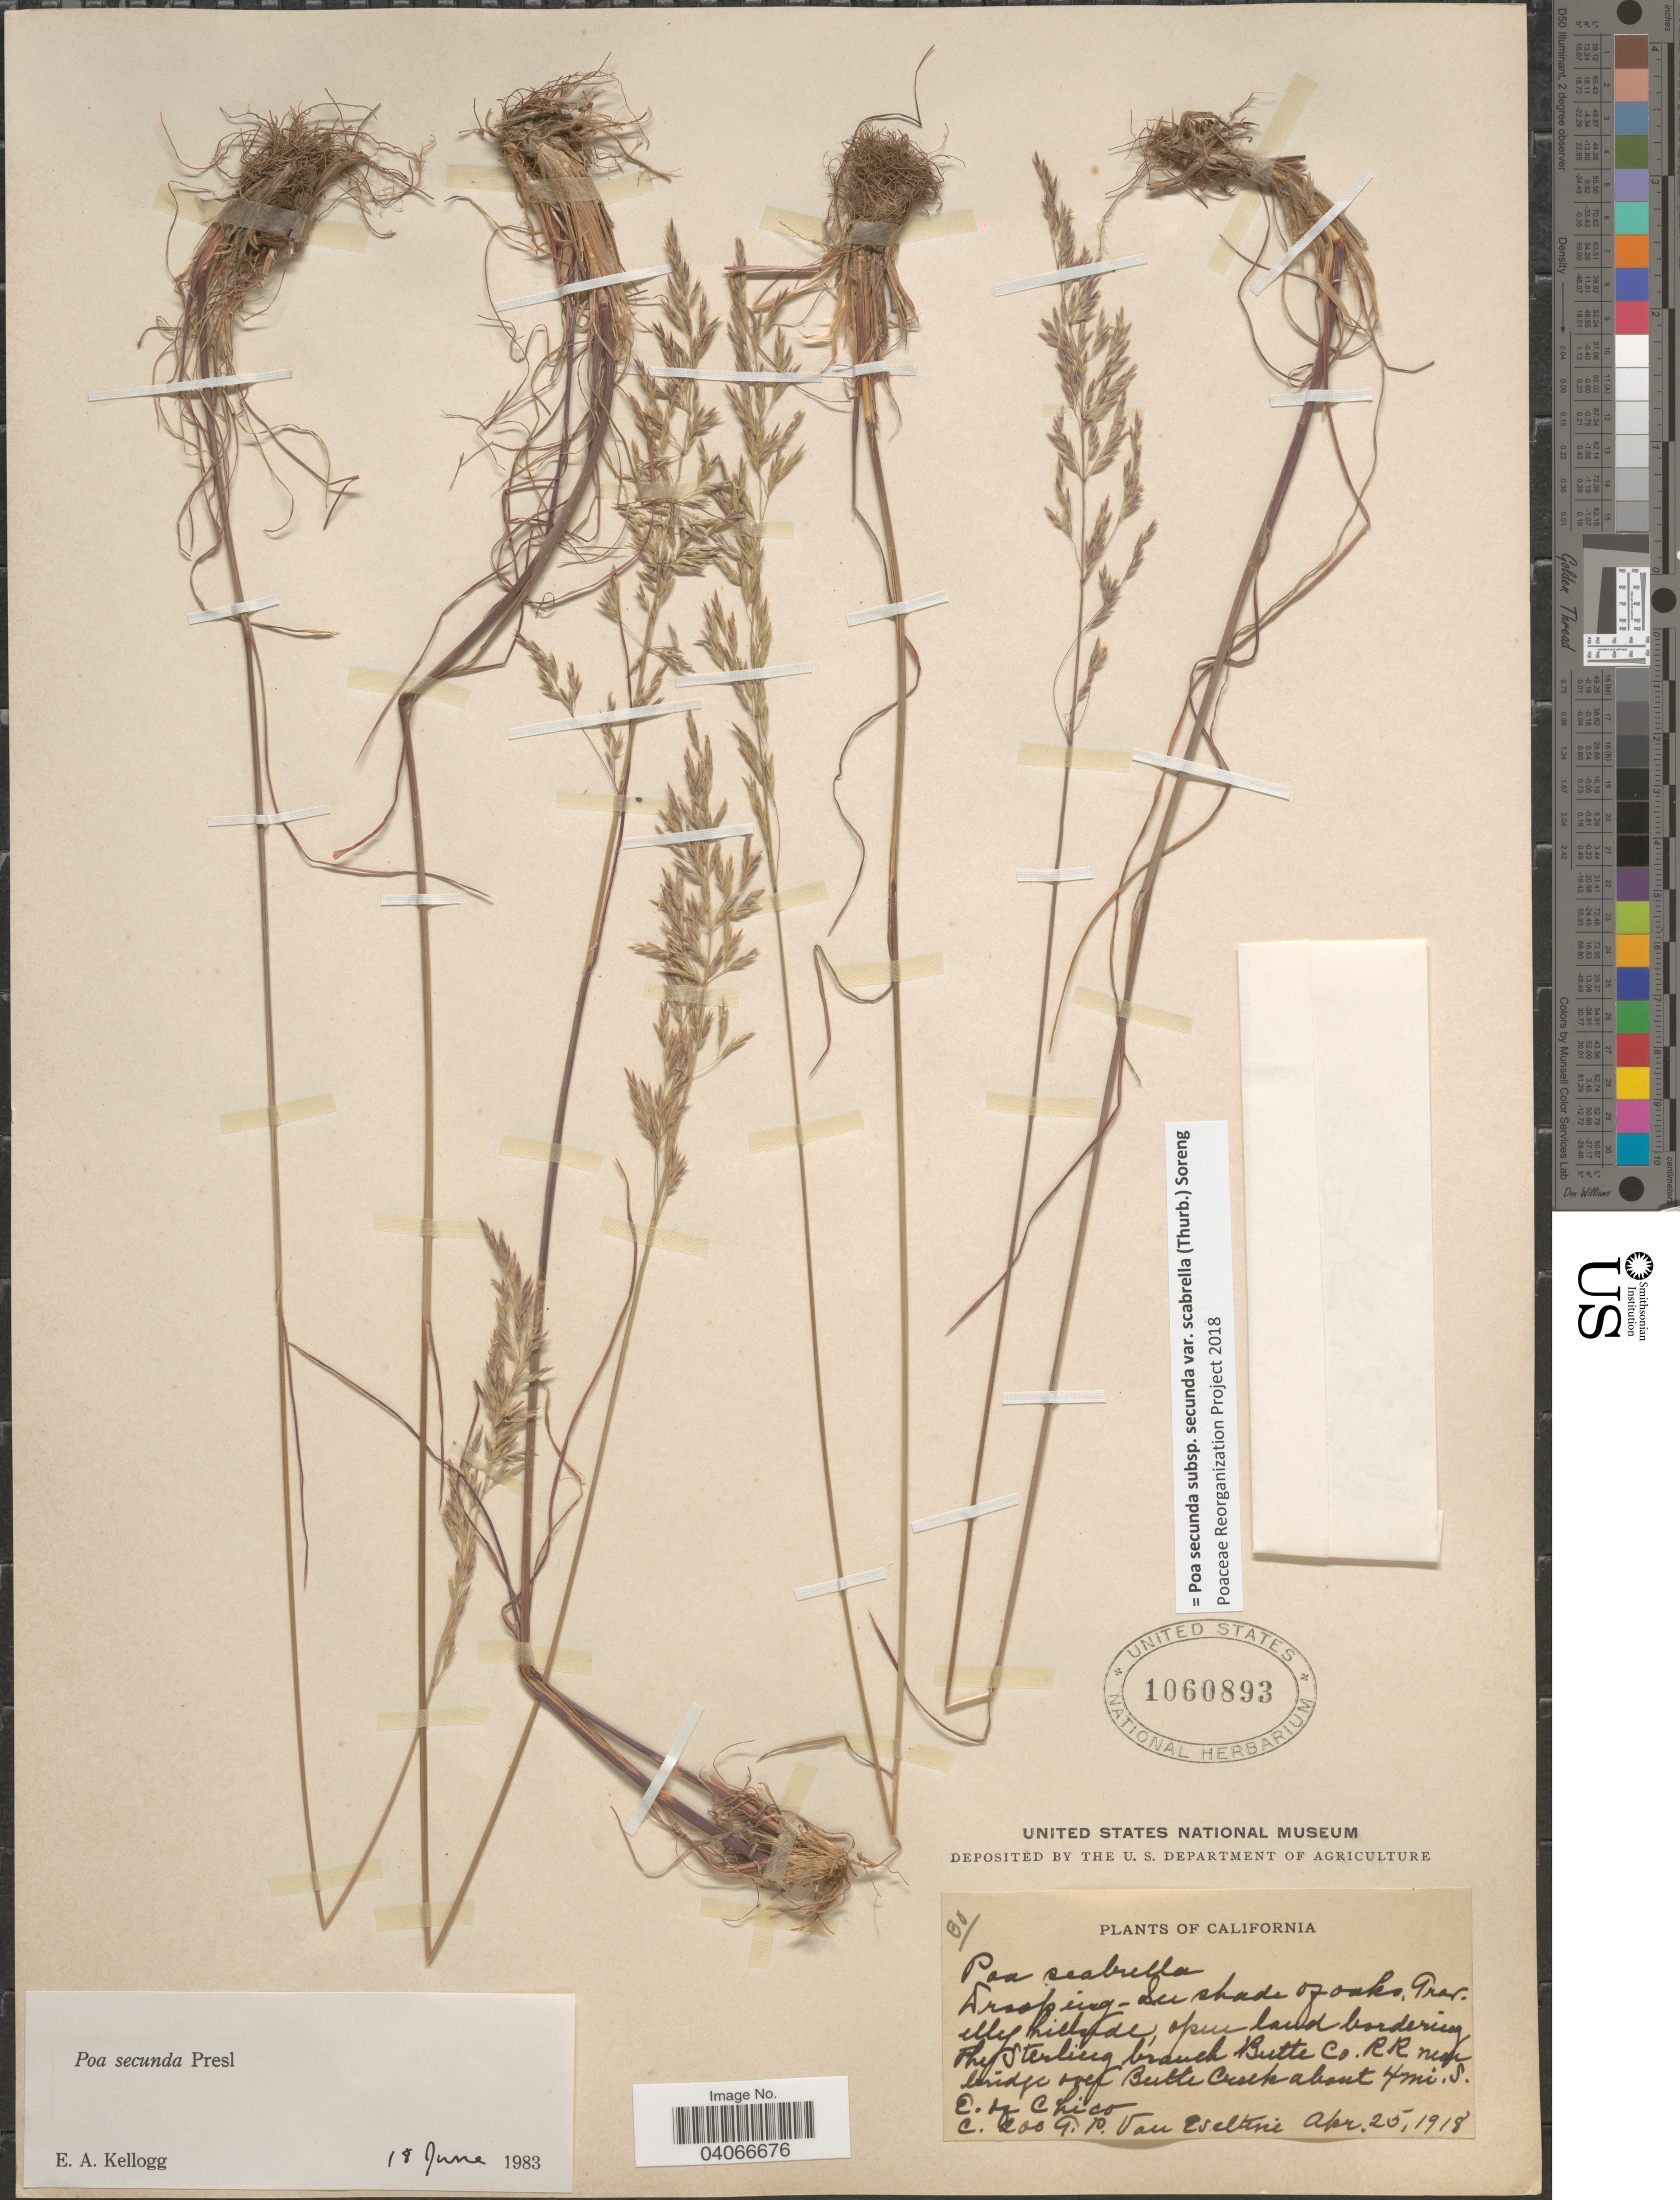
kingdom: Plantae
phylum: Tracheophyta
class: Liliopsida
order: Poales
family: Poaceae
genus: Poa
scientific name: Poa secunda subsp. secunda var. scabrella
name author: (Thurb.) Soreng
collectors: G. P. Van Eseltine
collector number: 30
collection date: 1918-04-25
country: United States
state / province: California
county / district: Butte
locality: Gravelly hillside, open land bordering the Sterling branch Butte Co. RR near bridge over Butte Creek about 4 mi. S. E. of Chico.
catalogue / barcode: US 1060893